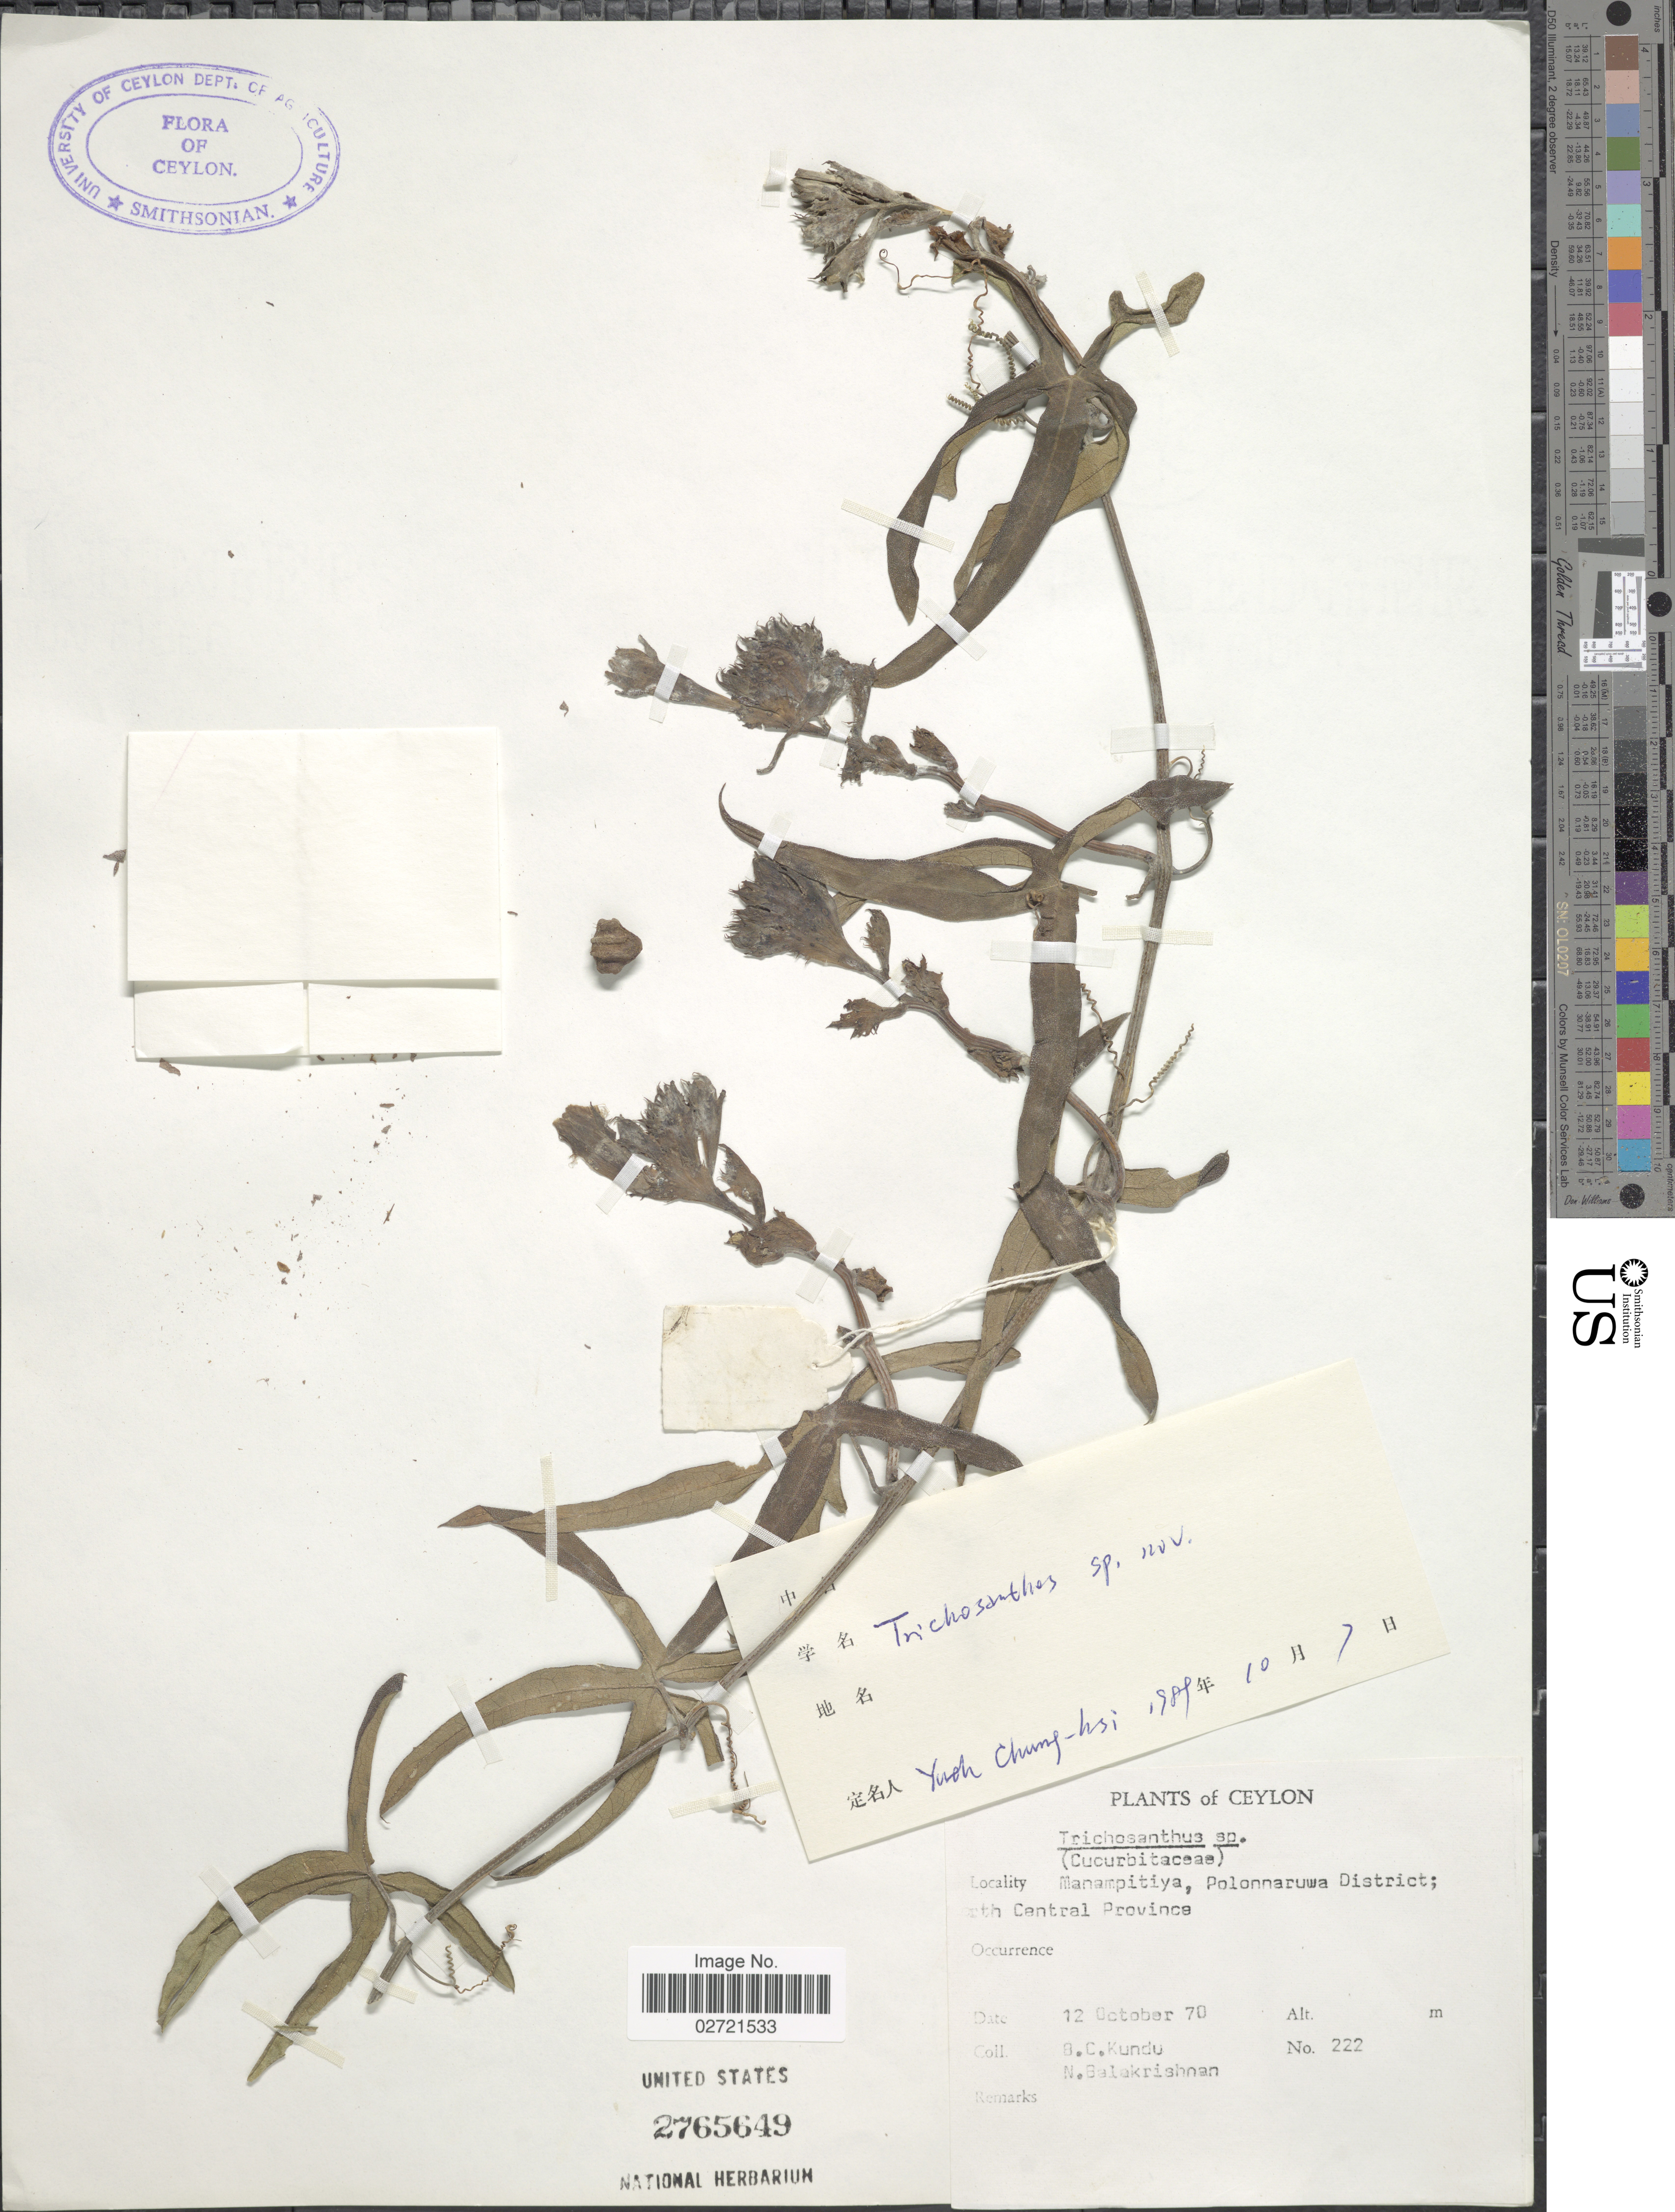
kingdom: Plantae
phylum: Tracheophyta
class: Magnoliopsida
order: Cucurbitales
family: Cucurbitaceae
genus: Trichosanthes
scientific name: Trichosanthes sp.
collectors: B. C. Kundu & N. Balakrishnan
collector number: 222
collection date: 1970-10-12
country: Sri Lanka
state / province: North Central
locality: Ceylon, Manampitiya, Polonnaruwa District; North Central Province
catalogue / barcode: US 2765649